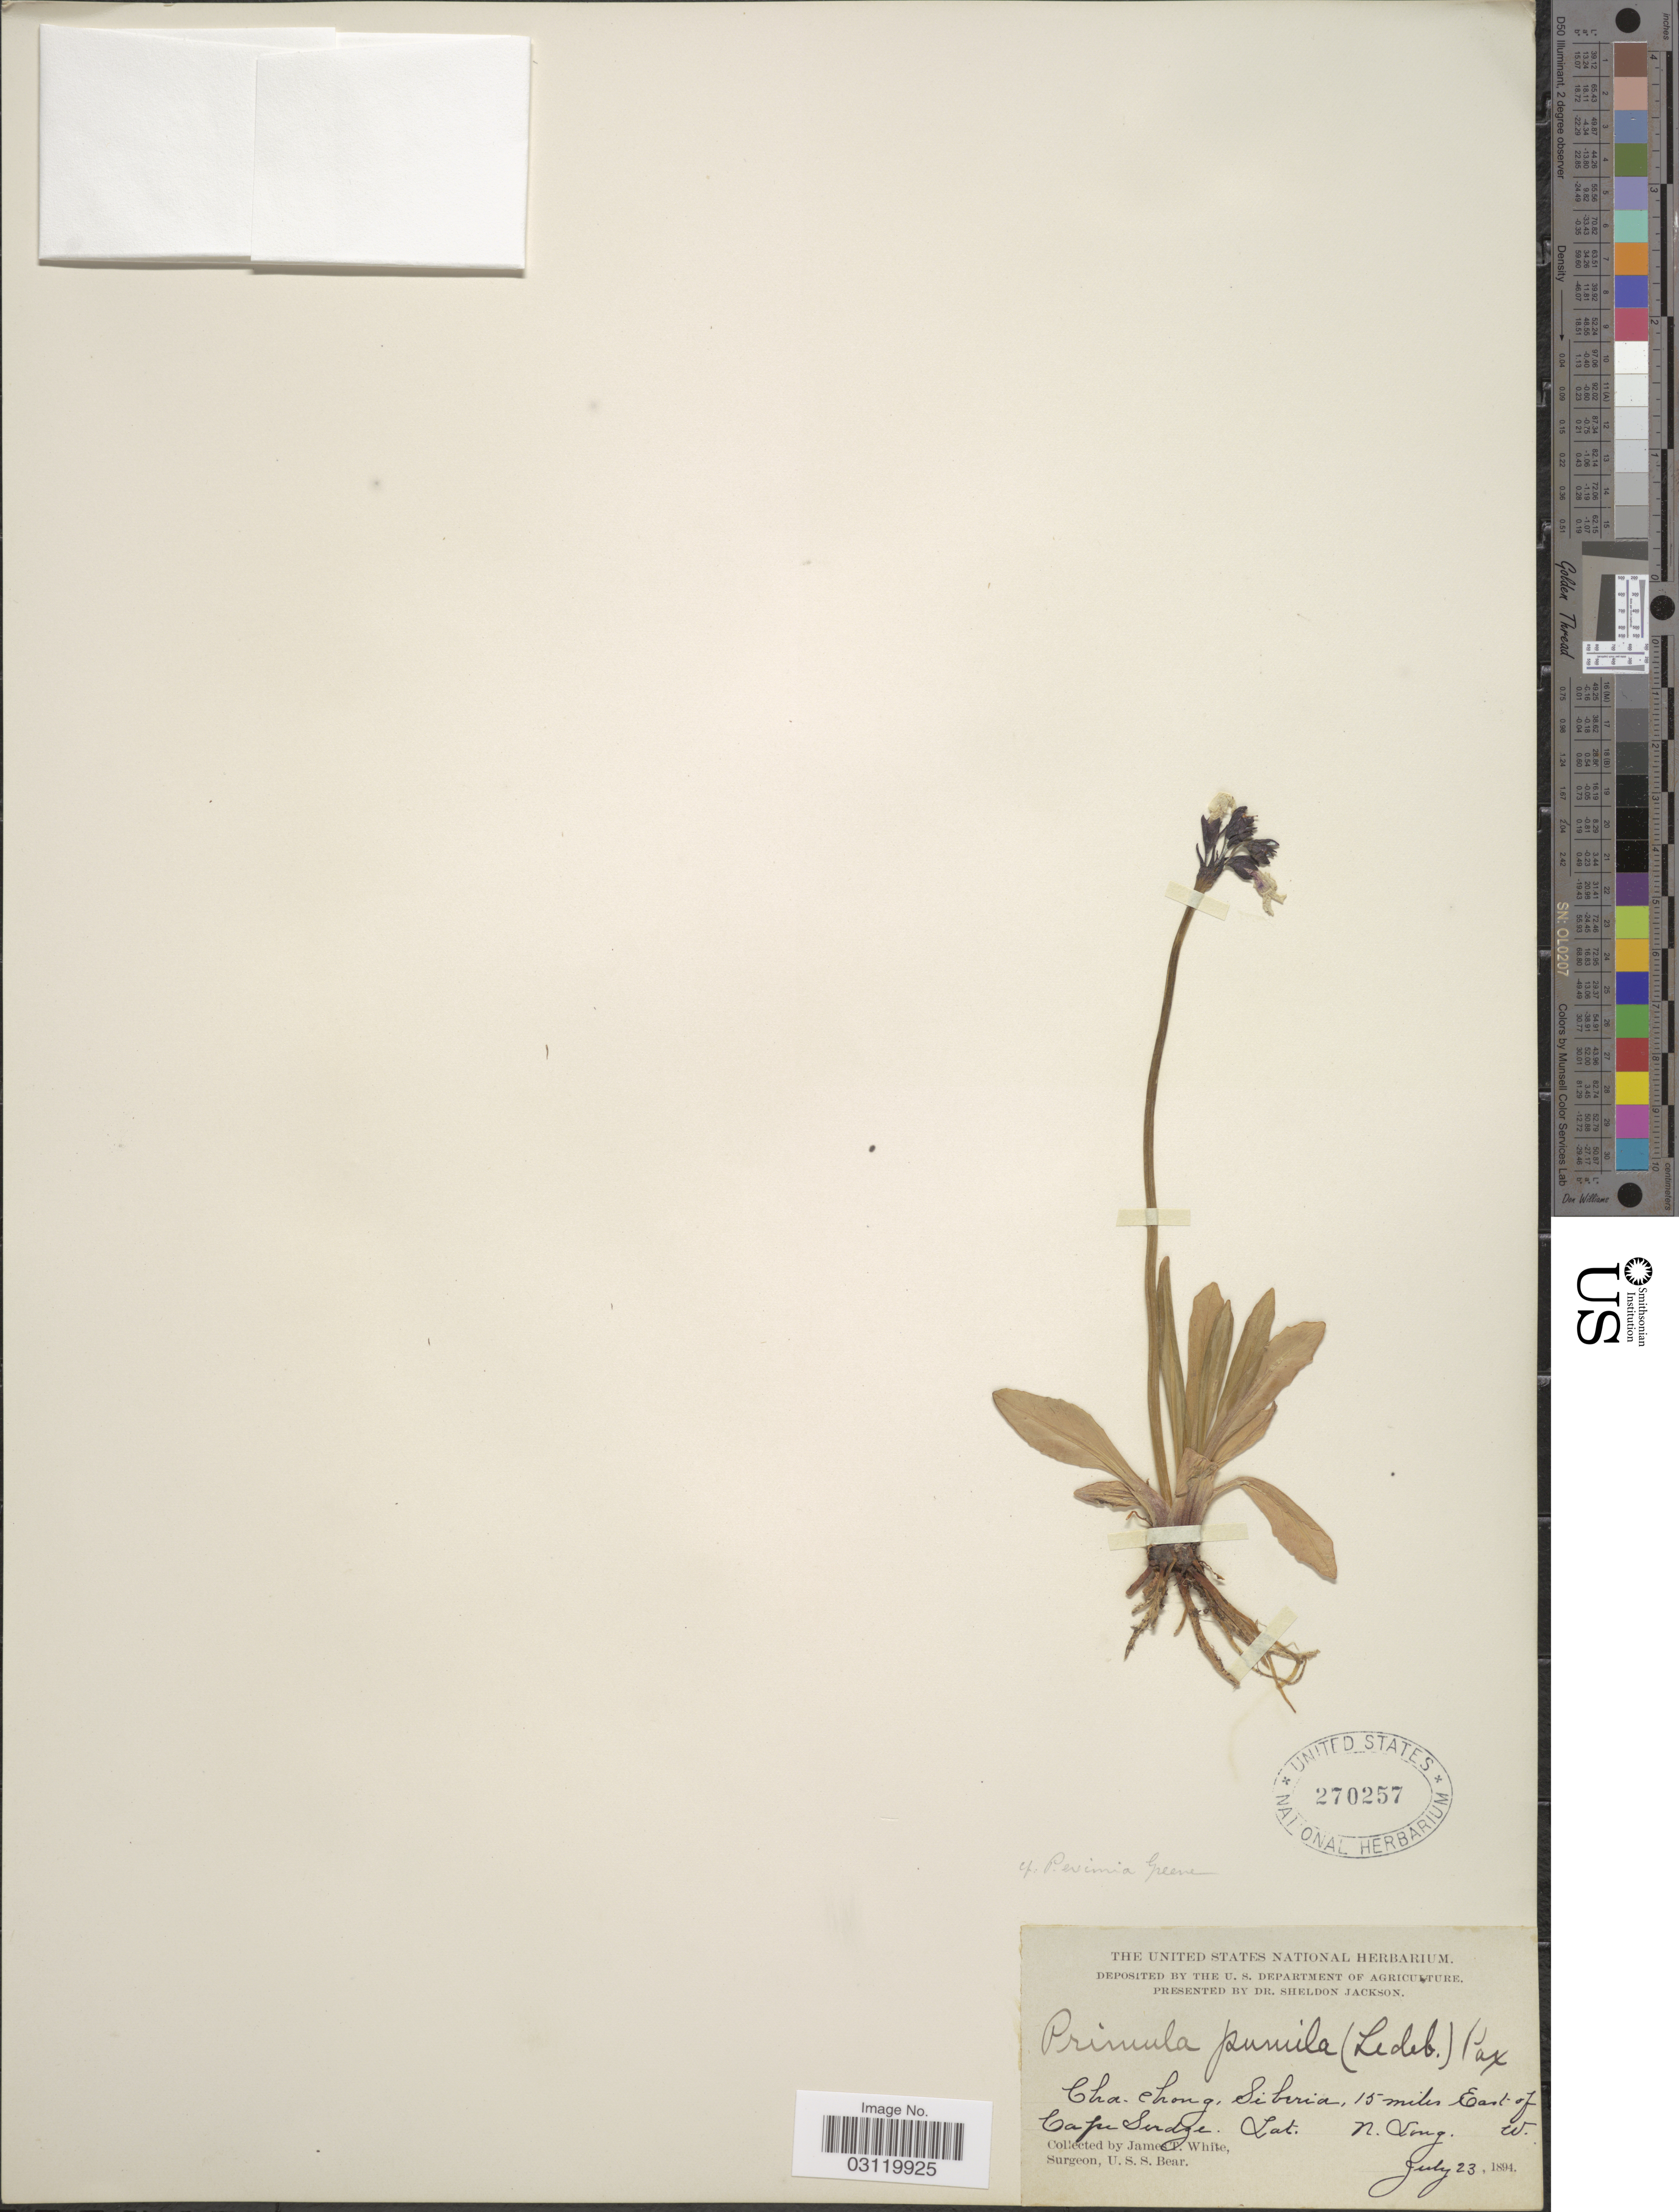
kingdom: Plantae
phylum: Tracheophyta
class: Magnoliopsida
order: Ericales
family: Primulaceae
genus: Primula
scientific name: Primula tschuktschorum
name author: Kjellm.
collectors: J. T. White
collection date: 1894-07-23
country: Russian Federation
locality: Cha-Chong, Siberia, 15 miles East of Cape Serdge.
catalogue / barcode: US 270257